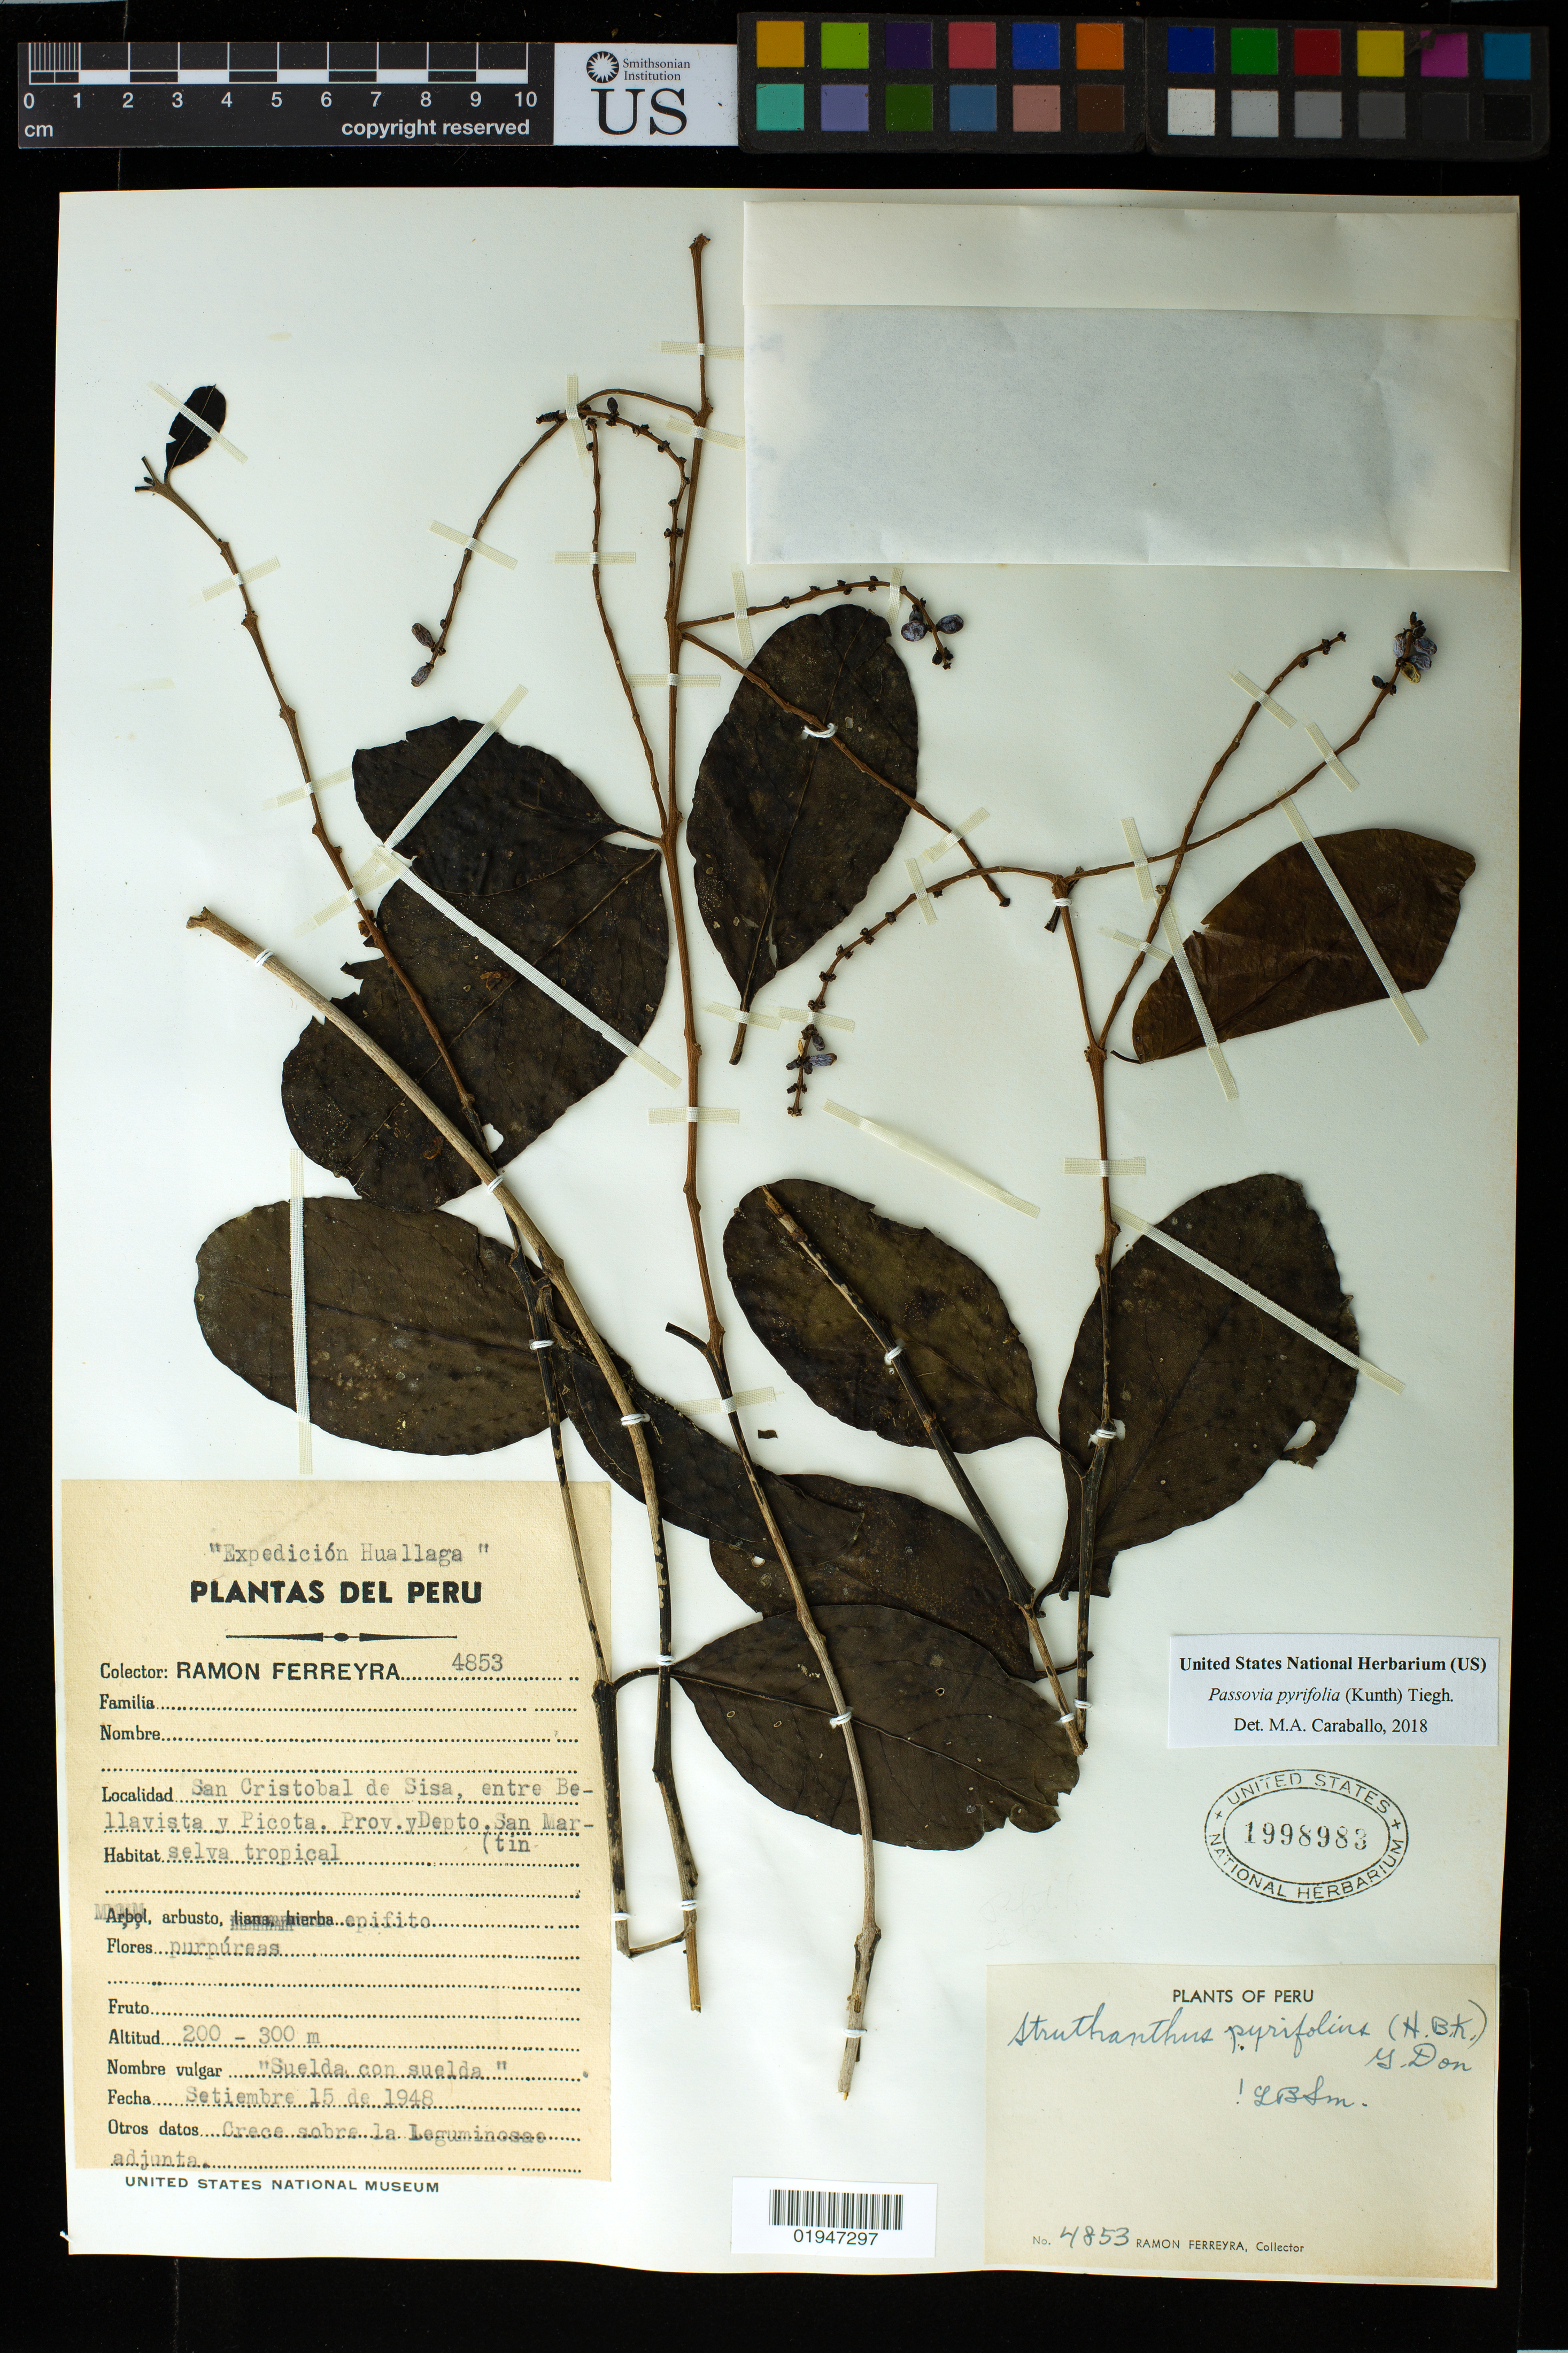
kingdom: Plantae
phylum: Tracheophyta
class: Magnoliopsida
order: Santalales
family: Loranthaceae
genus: Passovia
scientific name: Passovia pyrifolia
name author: (Kunth) Tiegh.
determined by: Caraballo-Ortiz, Marcos A., (MISS), University of Mississippi (UNITED STATES)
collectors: R. A. Ferreyra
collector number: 4853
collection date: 1948-09-15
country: Peru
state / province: San Martín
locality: San Cristobal de Sisa, entre Bellavist y Picota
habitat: Selva tripical; crece sobre la Leguminoase adjunta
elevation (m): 200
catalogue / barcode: US 1998983